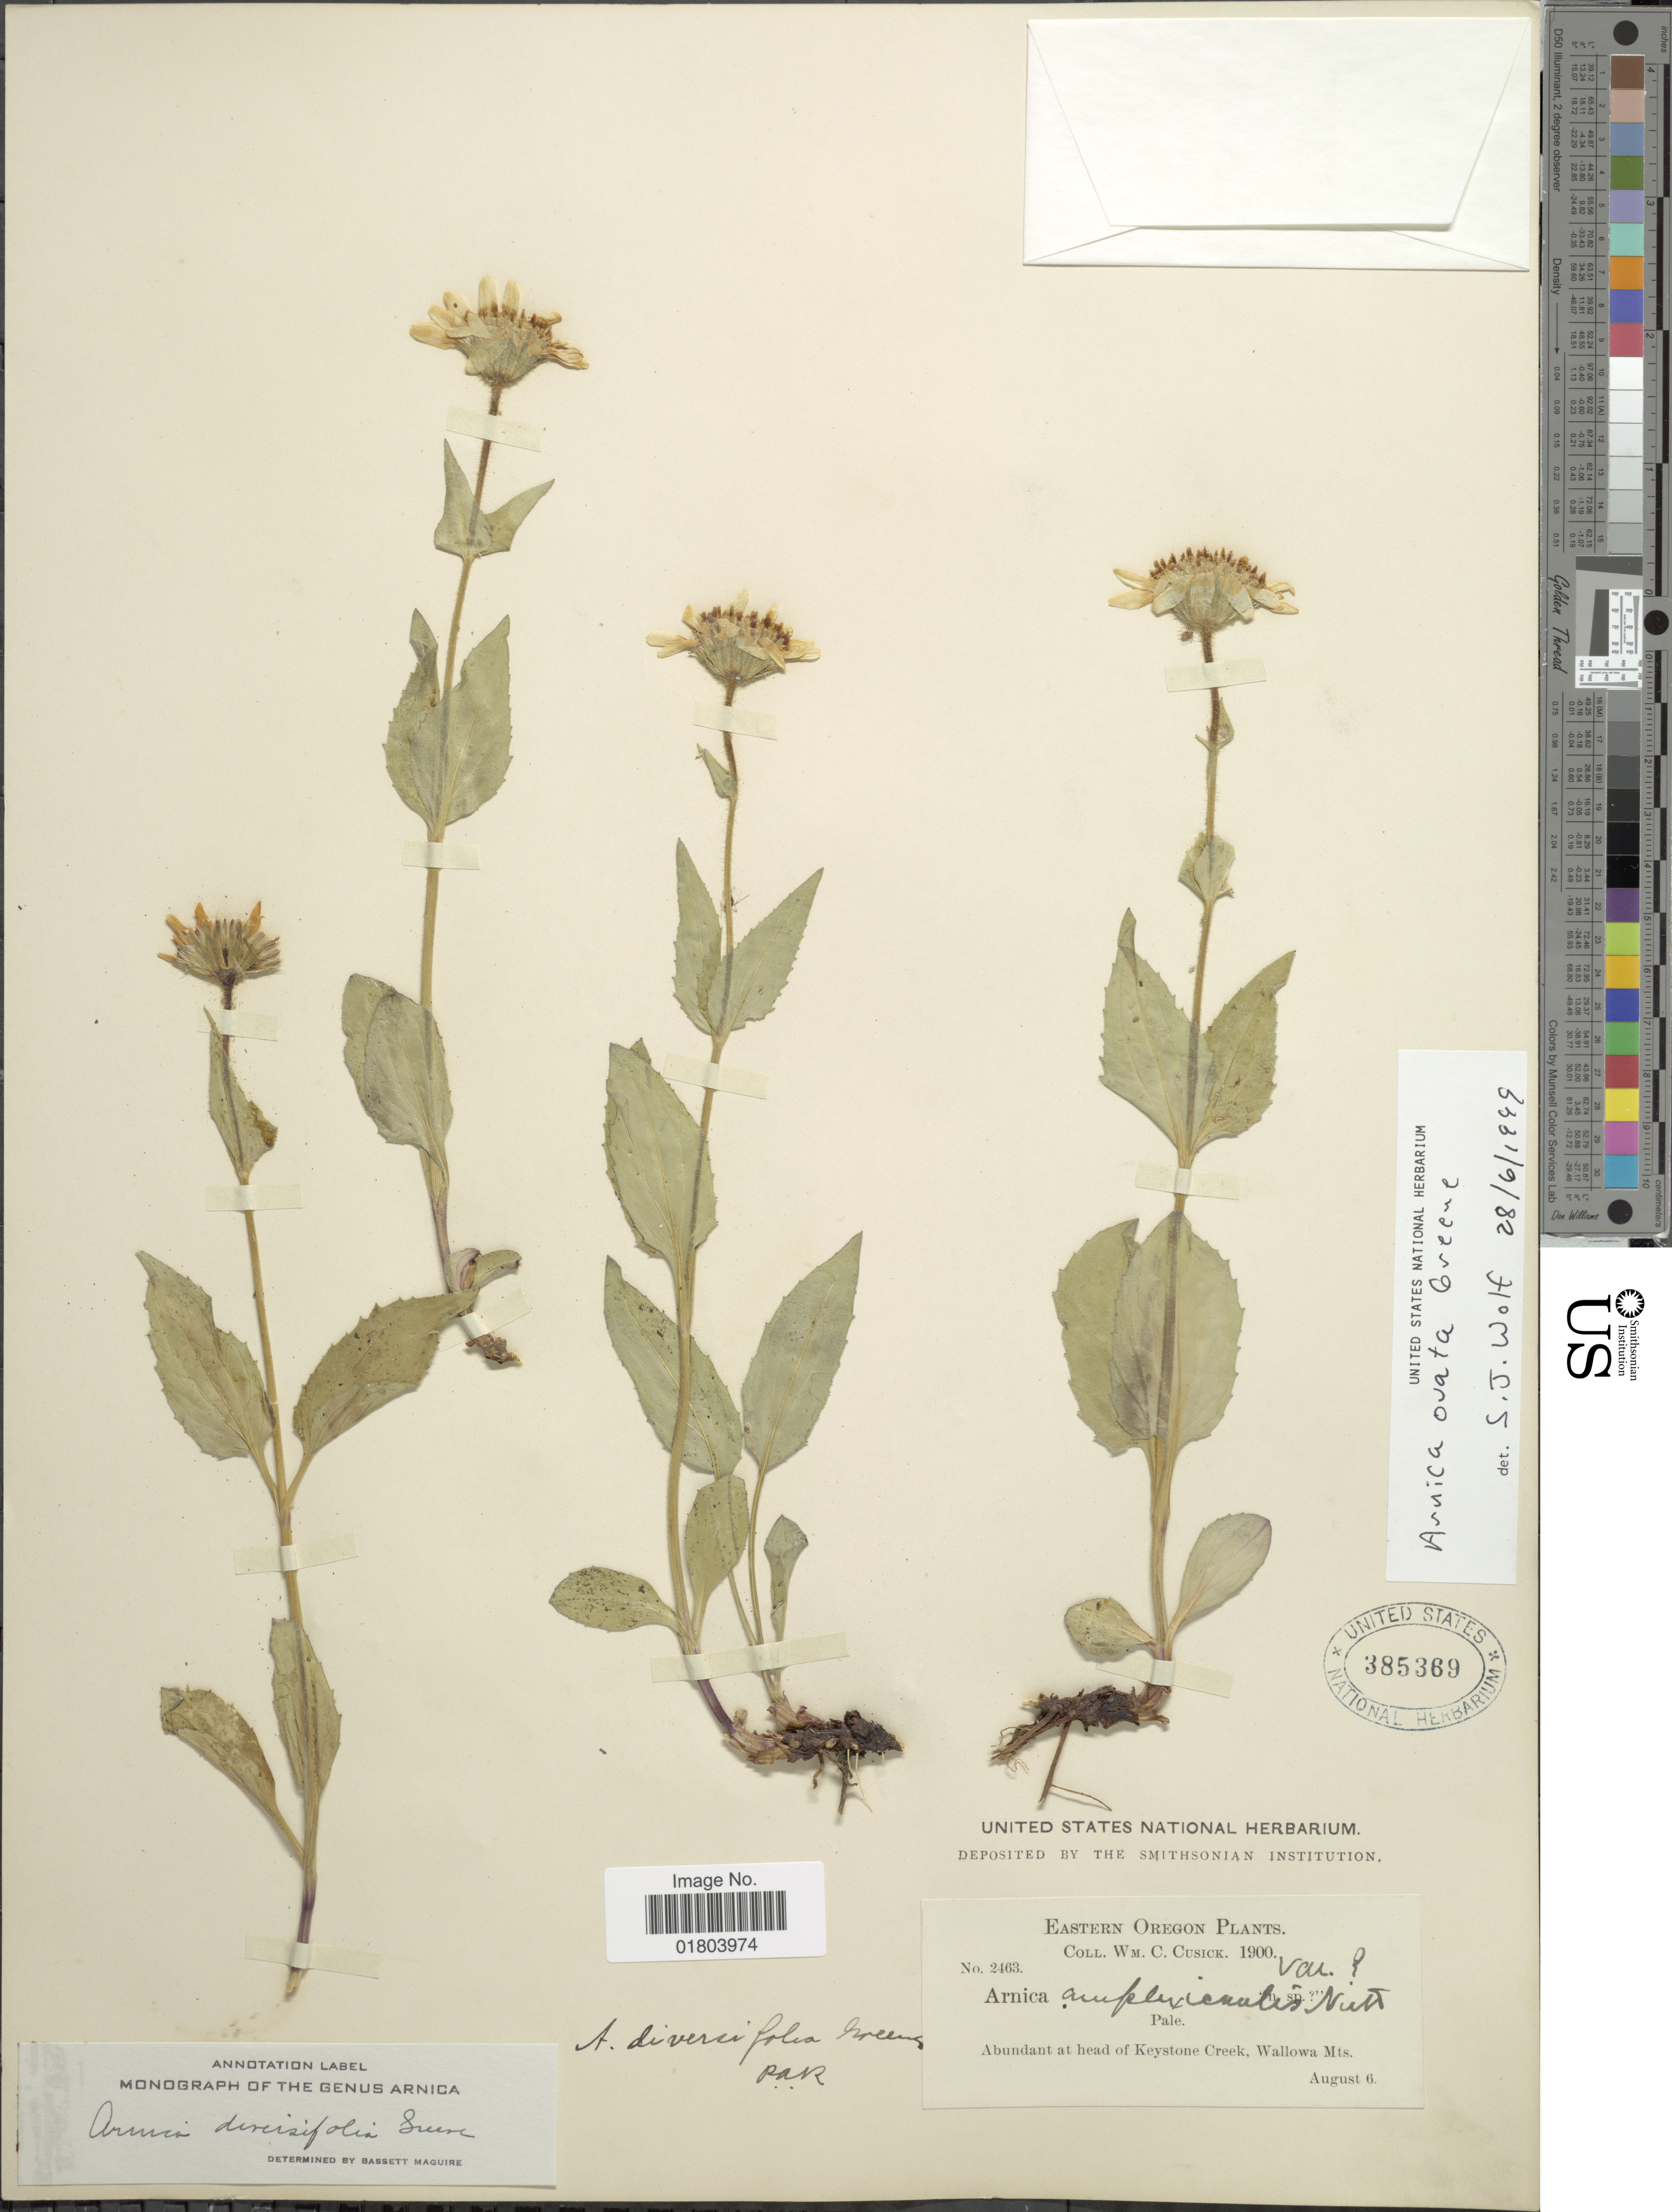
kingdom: Plantae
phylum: Tracheophyta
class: Magnoliopsida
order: Asterales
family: Asteraceae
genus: Arnica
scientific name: Arnica ovata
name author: Greene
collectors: W. C. Cusick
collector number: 2463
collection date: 1900-08-06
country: United States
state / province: Oregon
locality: Eastern Oregon, Abundant at head of Keystone Creek, Wallowa Mts, Pale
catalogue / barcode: US 385369